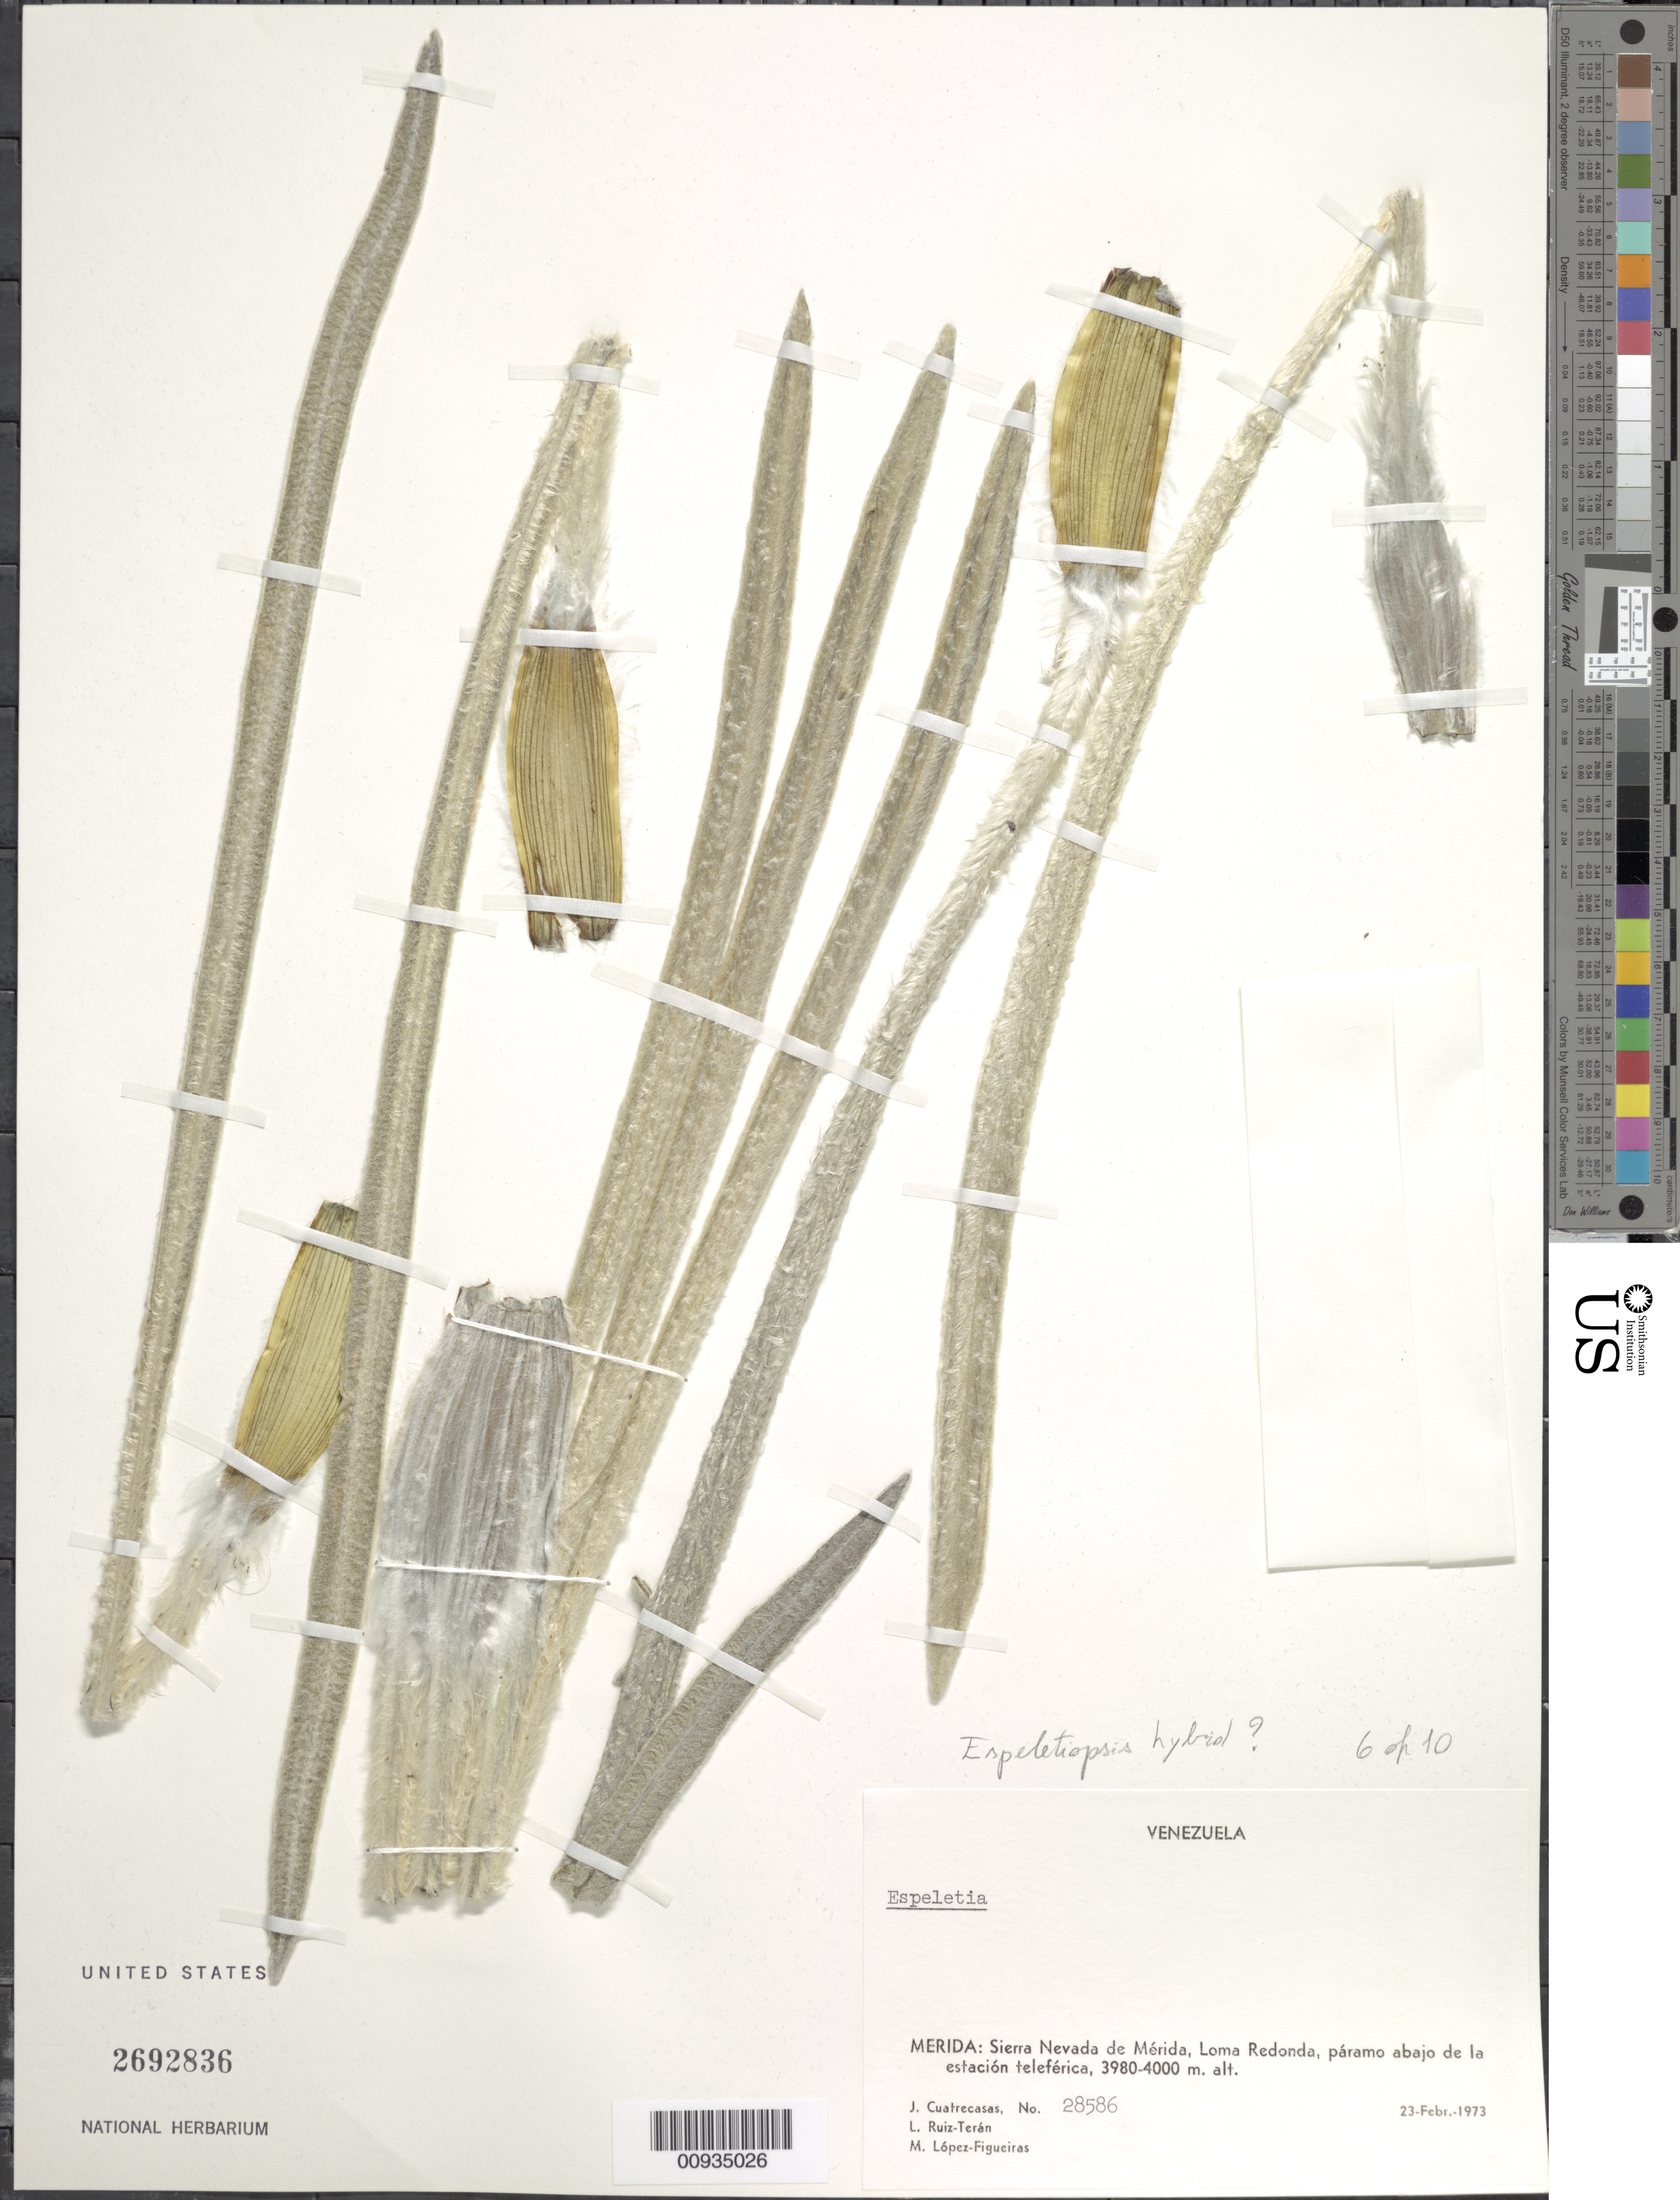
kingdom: Plantae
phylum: Tracheophyta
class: Magnoliopsida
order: Asterales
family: Asteraceae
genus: Espeletiopsis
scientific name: Espeletiopsis sp.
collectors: J. Cuatrecasas, L. E. Ruíz-Terán & M. López Figueiras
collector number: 28586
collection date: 1973-02-23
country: Venezuela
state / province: Mérida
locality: Sierra Nevada de Merida, Loma Redonda, paramo abajo de la estacion teleferica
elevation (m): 3980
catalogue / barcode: US 2692836